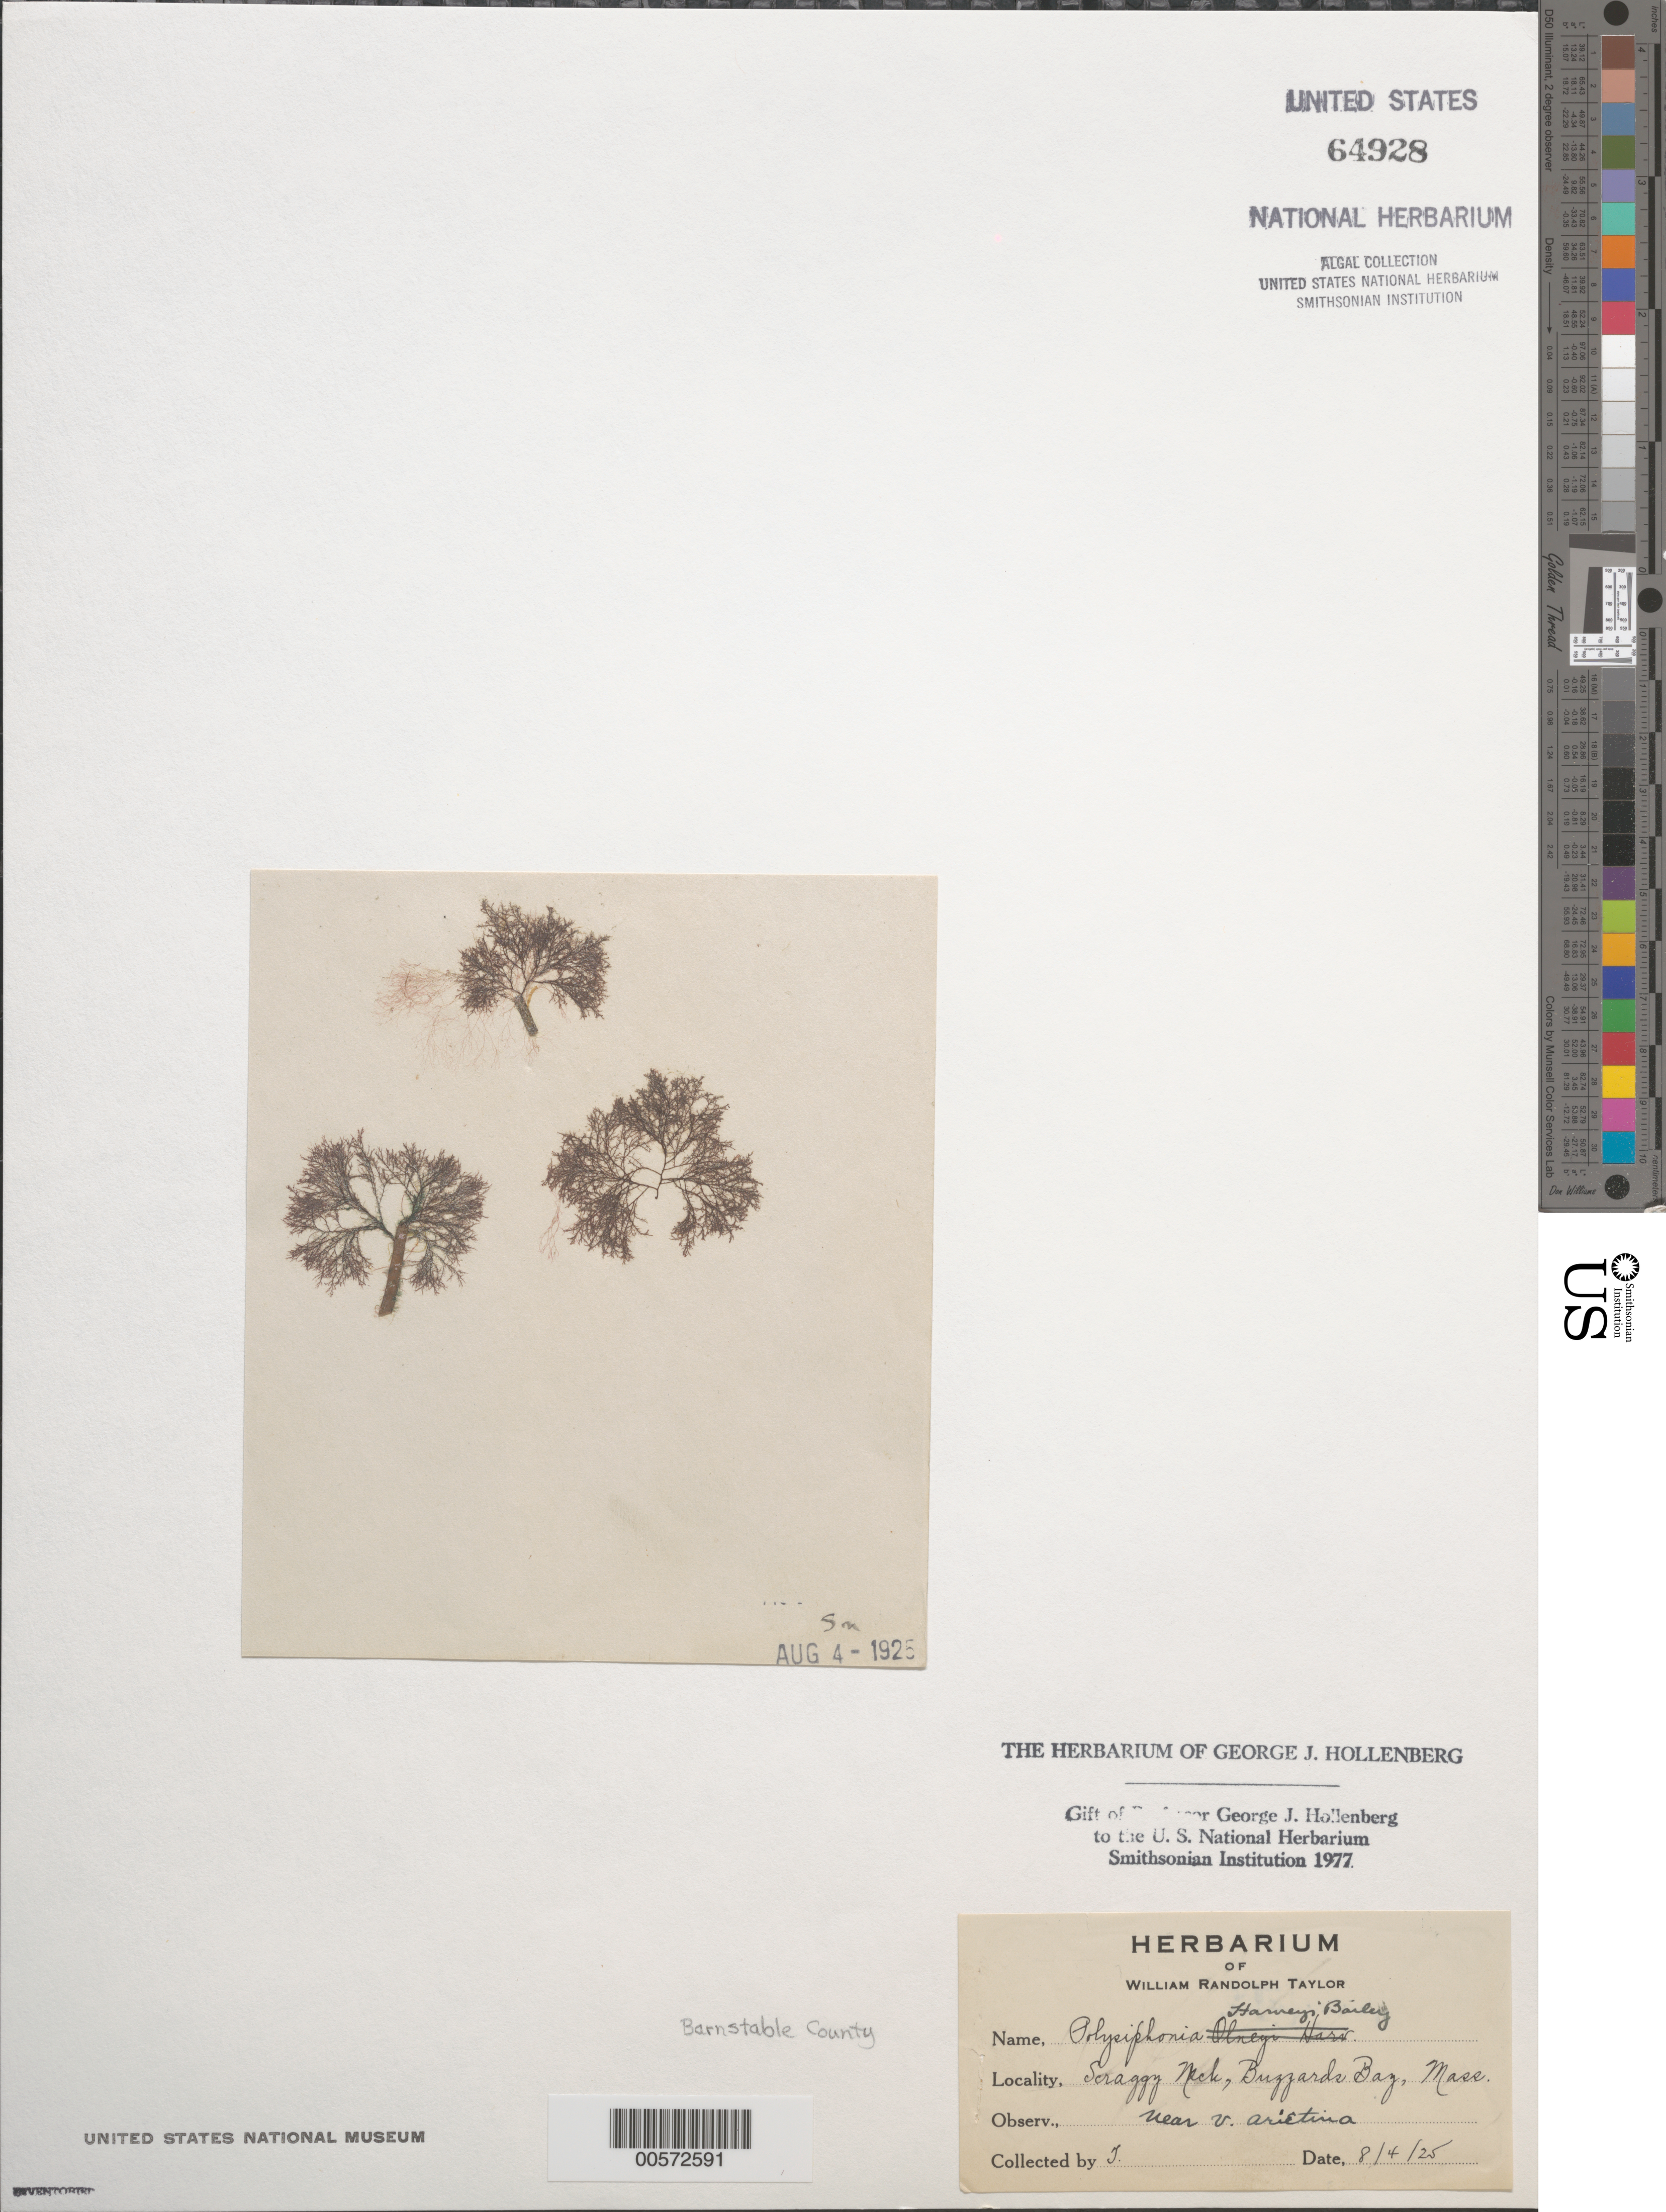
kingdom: Plantae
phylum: Rhodophyta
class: Florideophyceae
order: Ceramiales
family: Rhodomelaceae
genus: Melanothamnus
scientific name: Melanothamnus harveyi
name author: (Bailey) Diaz-Tapia & C.A. Maggs in Diaz-Tapia et al.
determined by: Algae name updating Project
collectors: W. R. Taylor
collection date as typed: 04 Aug 1925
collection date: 1925-08-04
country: United States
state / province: Massachusetts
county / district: Barnstable County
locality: Scraggy Neck, Buzzards Bay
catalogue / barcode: US 64928